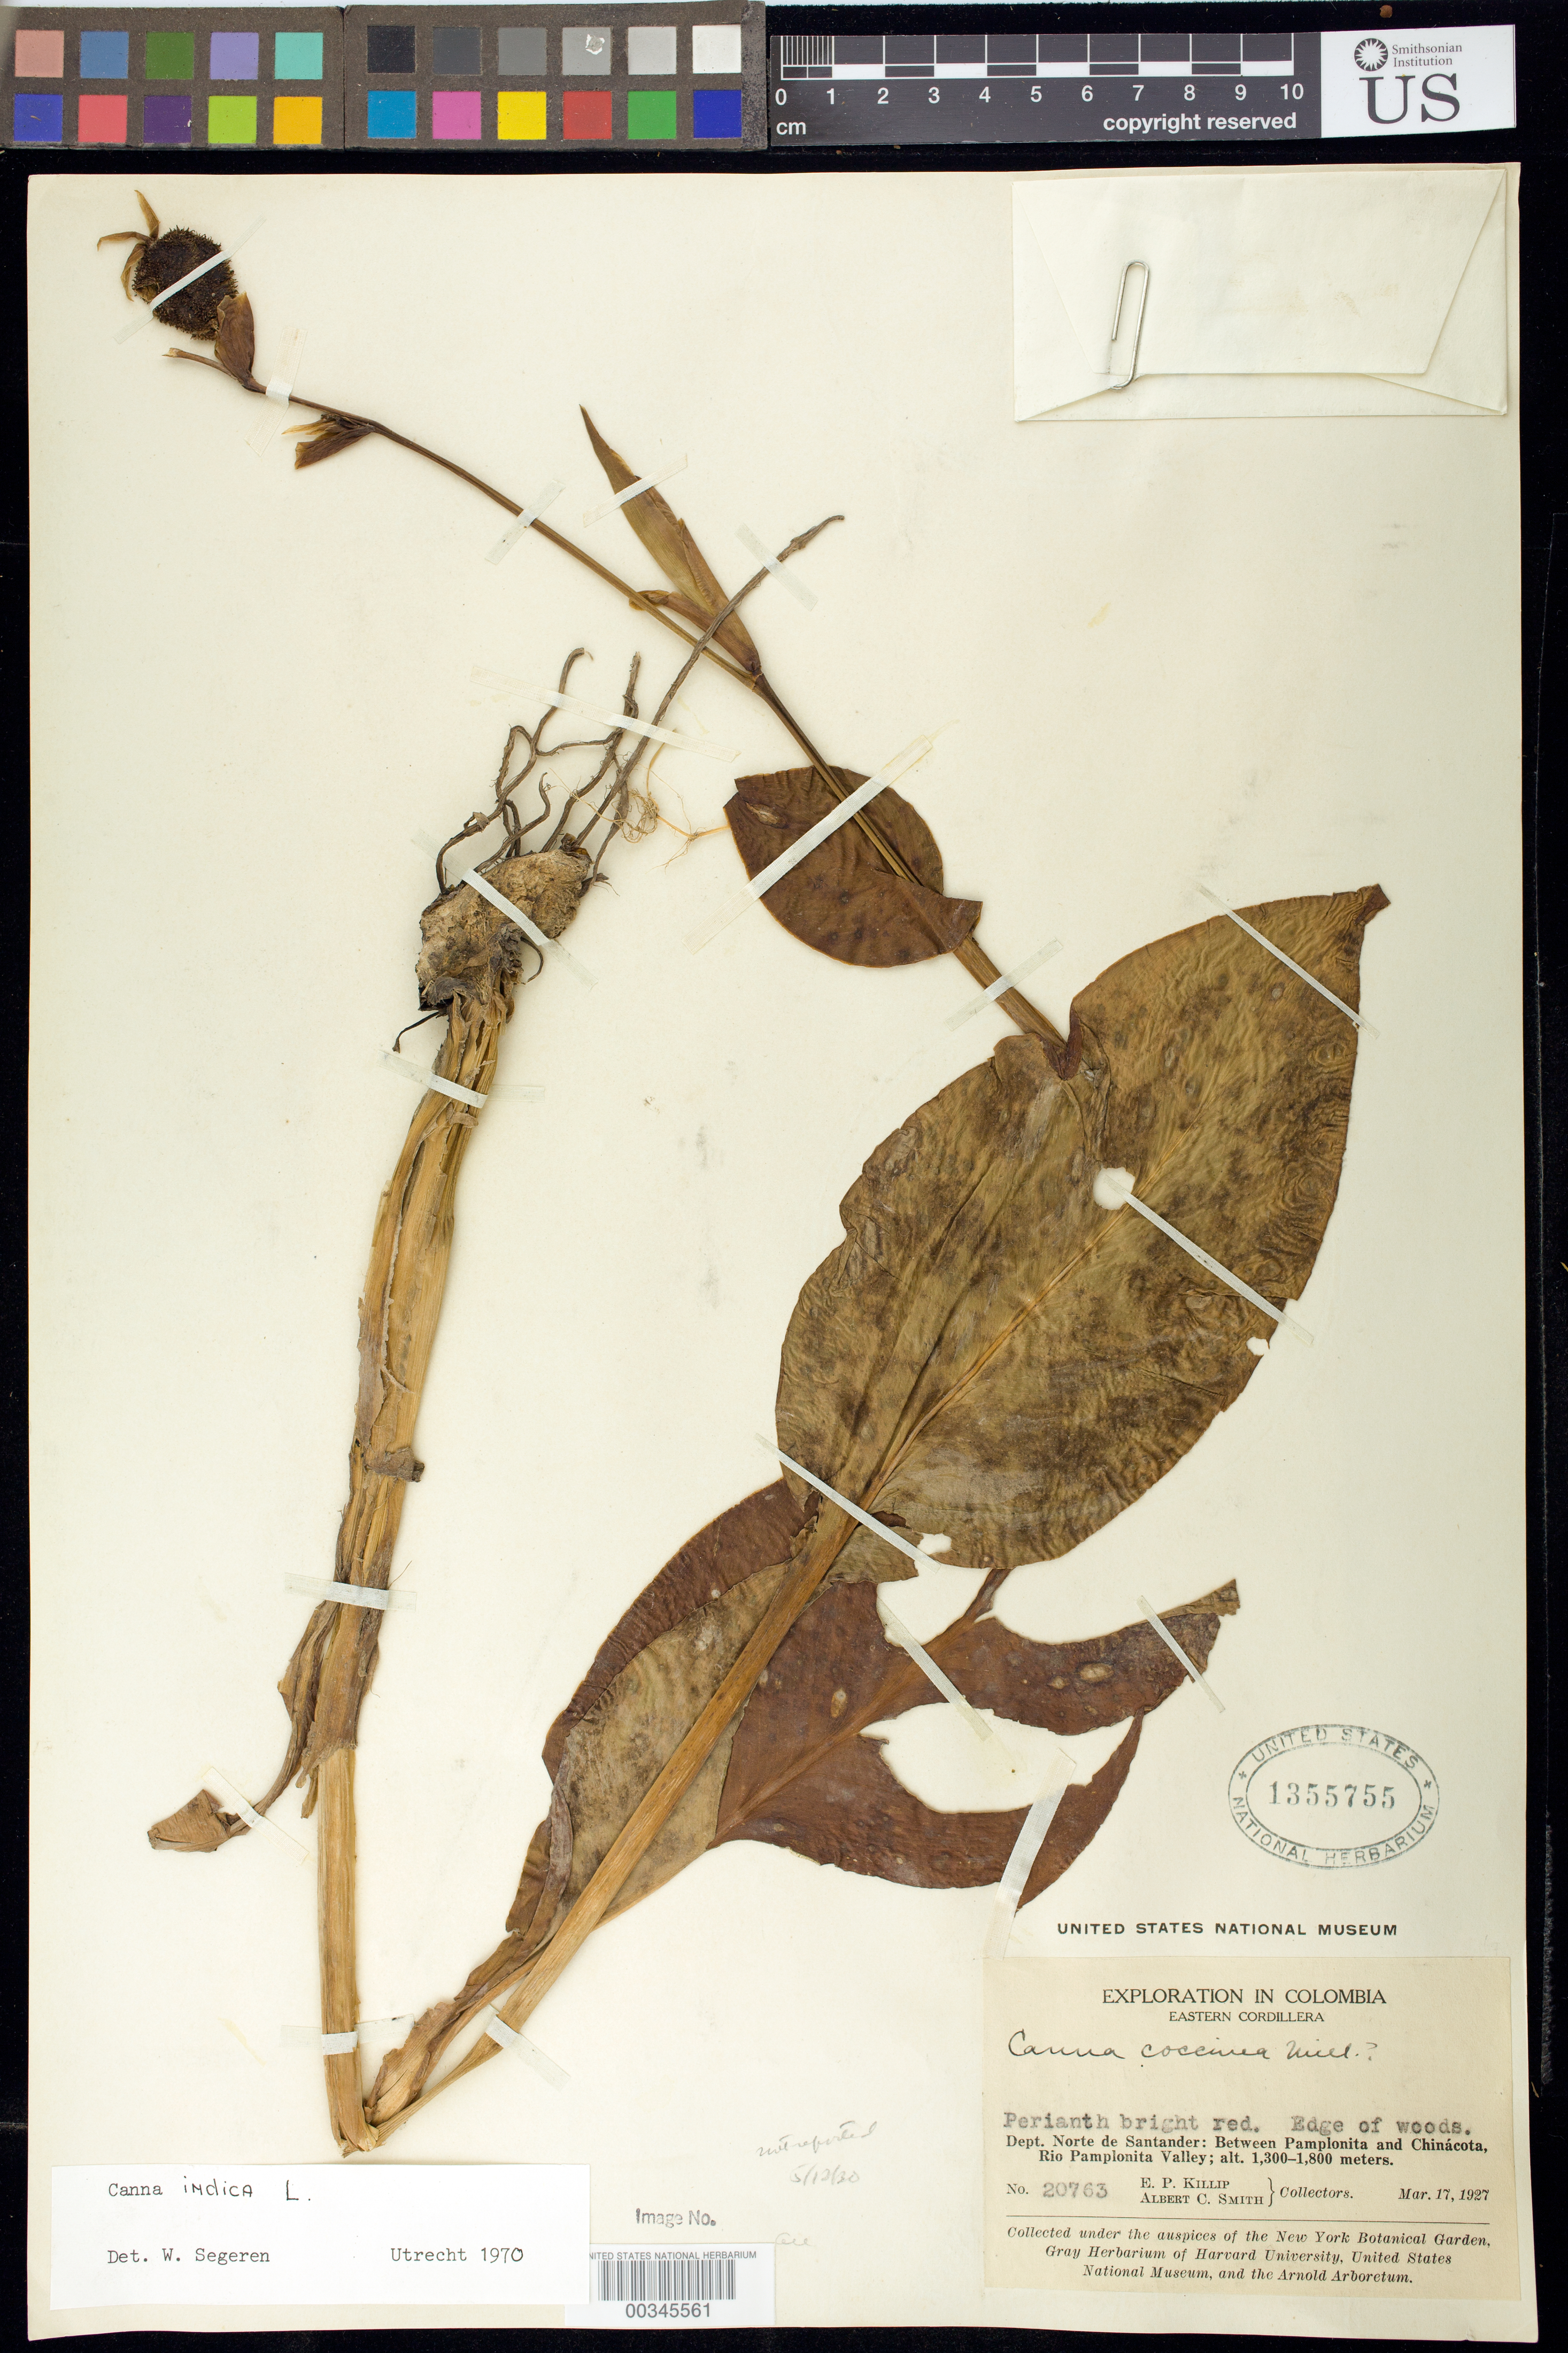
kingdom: Plantae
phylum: Tracheophyta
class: Liliopsida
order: Zingiberales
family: Cannaceae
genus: Canna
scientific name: Canna indica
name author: L.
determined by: Segeren, W.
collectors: E. P. Killip & A. C. Smith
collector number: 20763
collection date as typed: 17 Mar 1927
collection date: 1927-03-17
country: Colombia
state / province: Norte de Santander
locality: Eastern Cordillera, between Pamplorita and China Cota, Rio Pamplorita Valley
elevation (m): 1300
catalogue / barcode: US 1355755